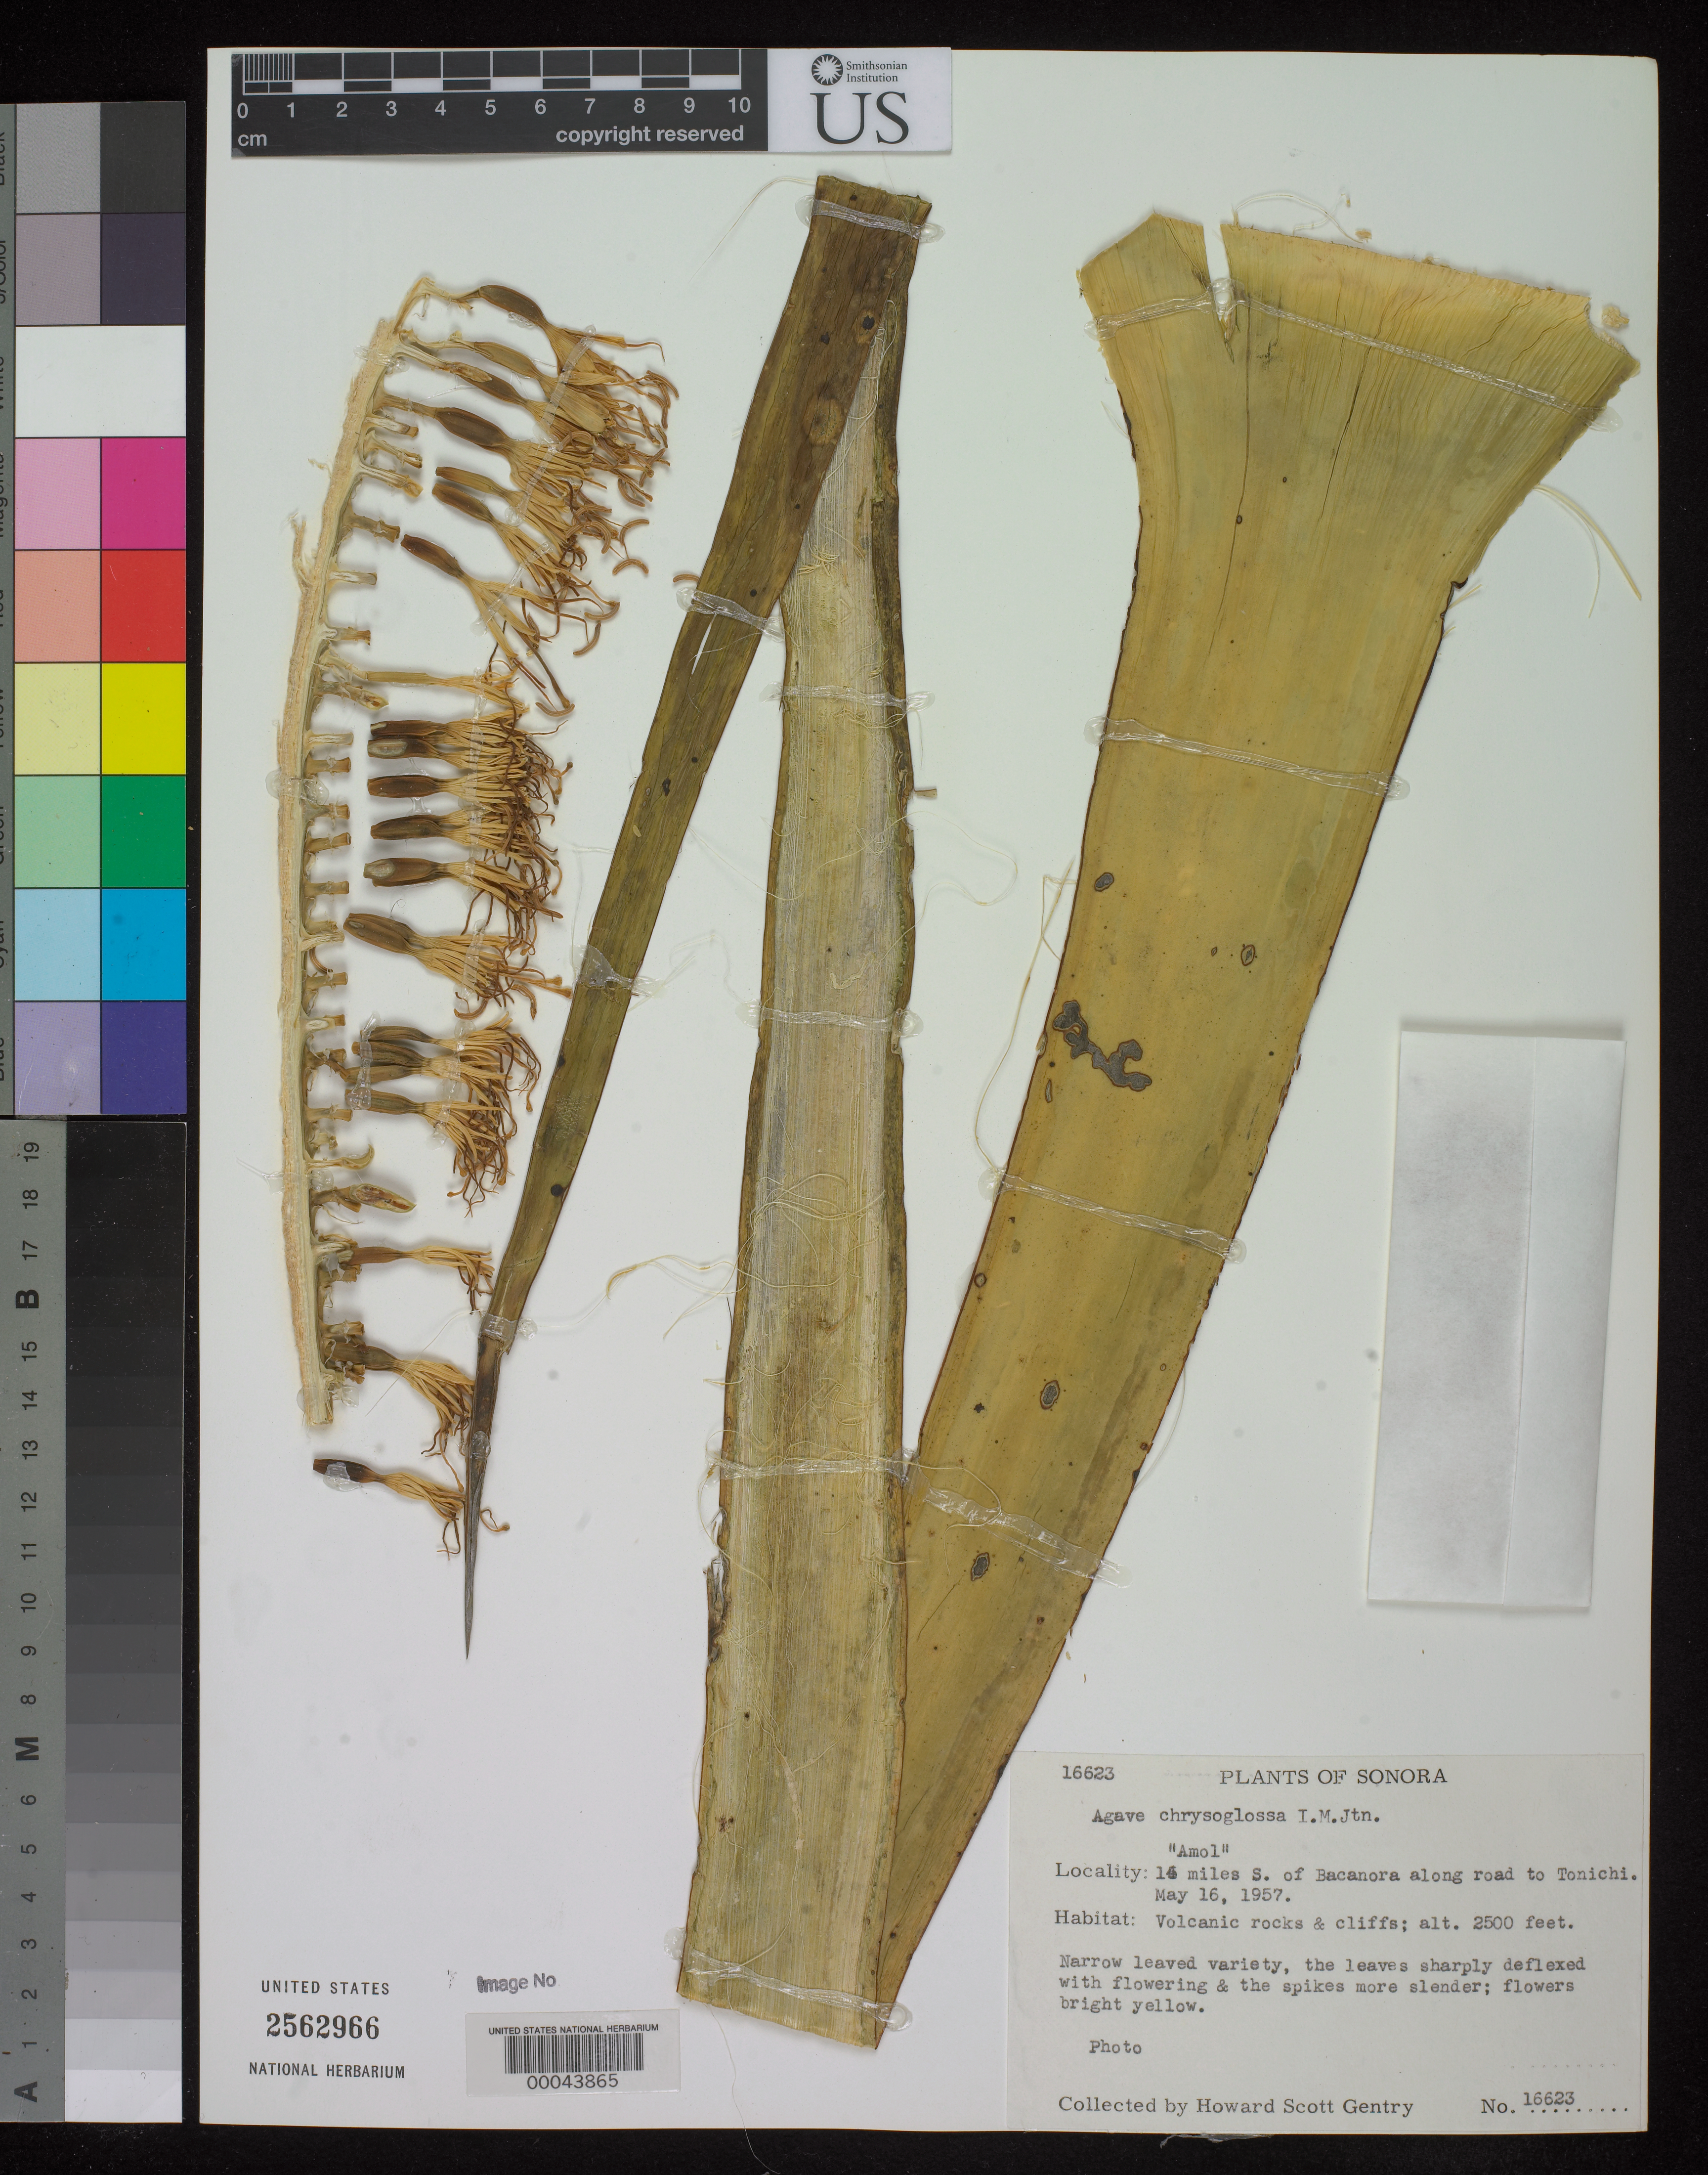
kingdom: Plantae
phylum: Tracheophyta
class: Liliopsida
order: Asparagales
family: Asparagaceae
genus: Agave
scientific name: Agave chrysoglossa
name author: I.M. Johnst.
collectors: H. S. Gentry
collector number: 16623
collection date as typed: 16 May 1957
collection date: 1957-05-16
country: Mexico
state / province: Sonora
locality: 16 mi S of Bacanora along road to Tonichi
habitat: Volcanic rocks and cliffs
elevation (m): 762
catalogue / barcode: US 2562966